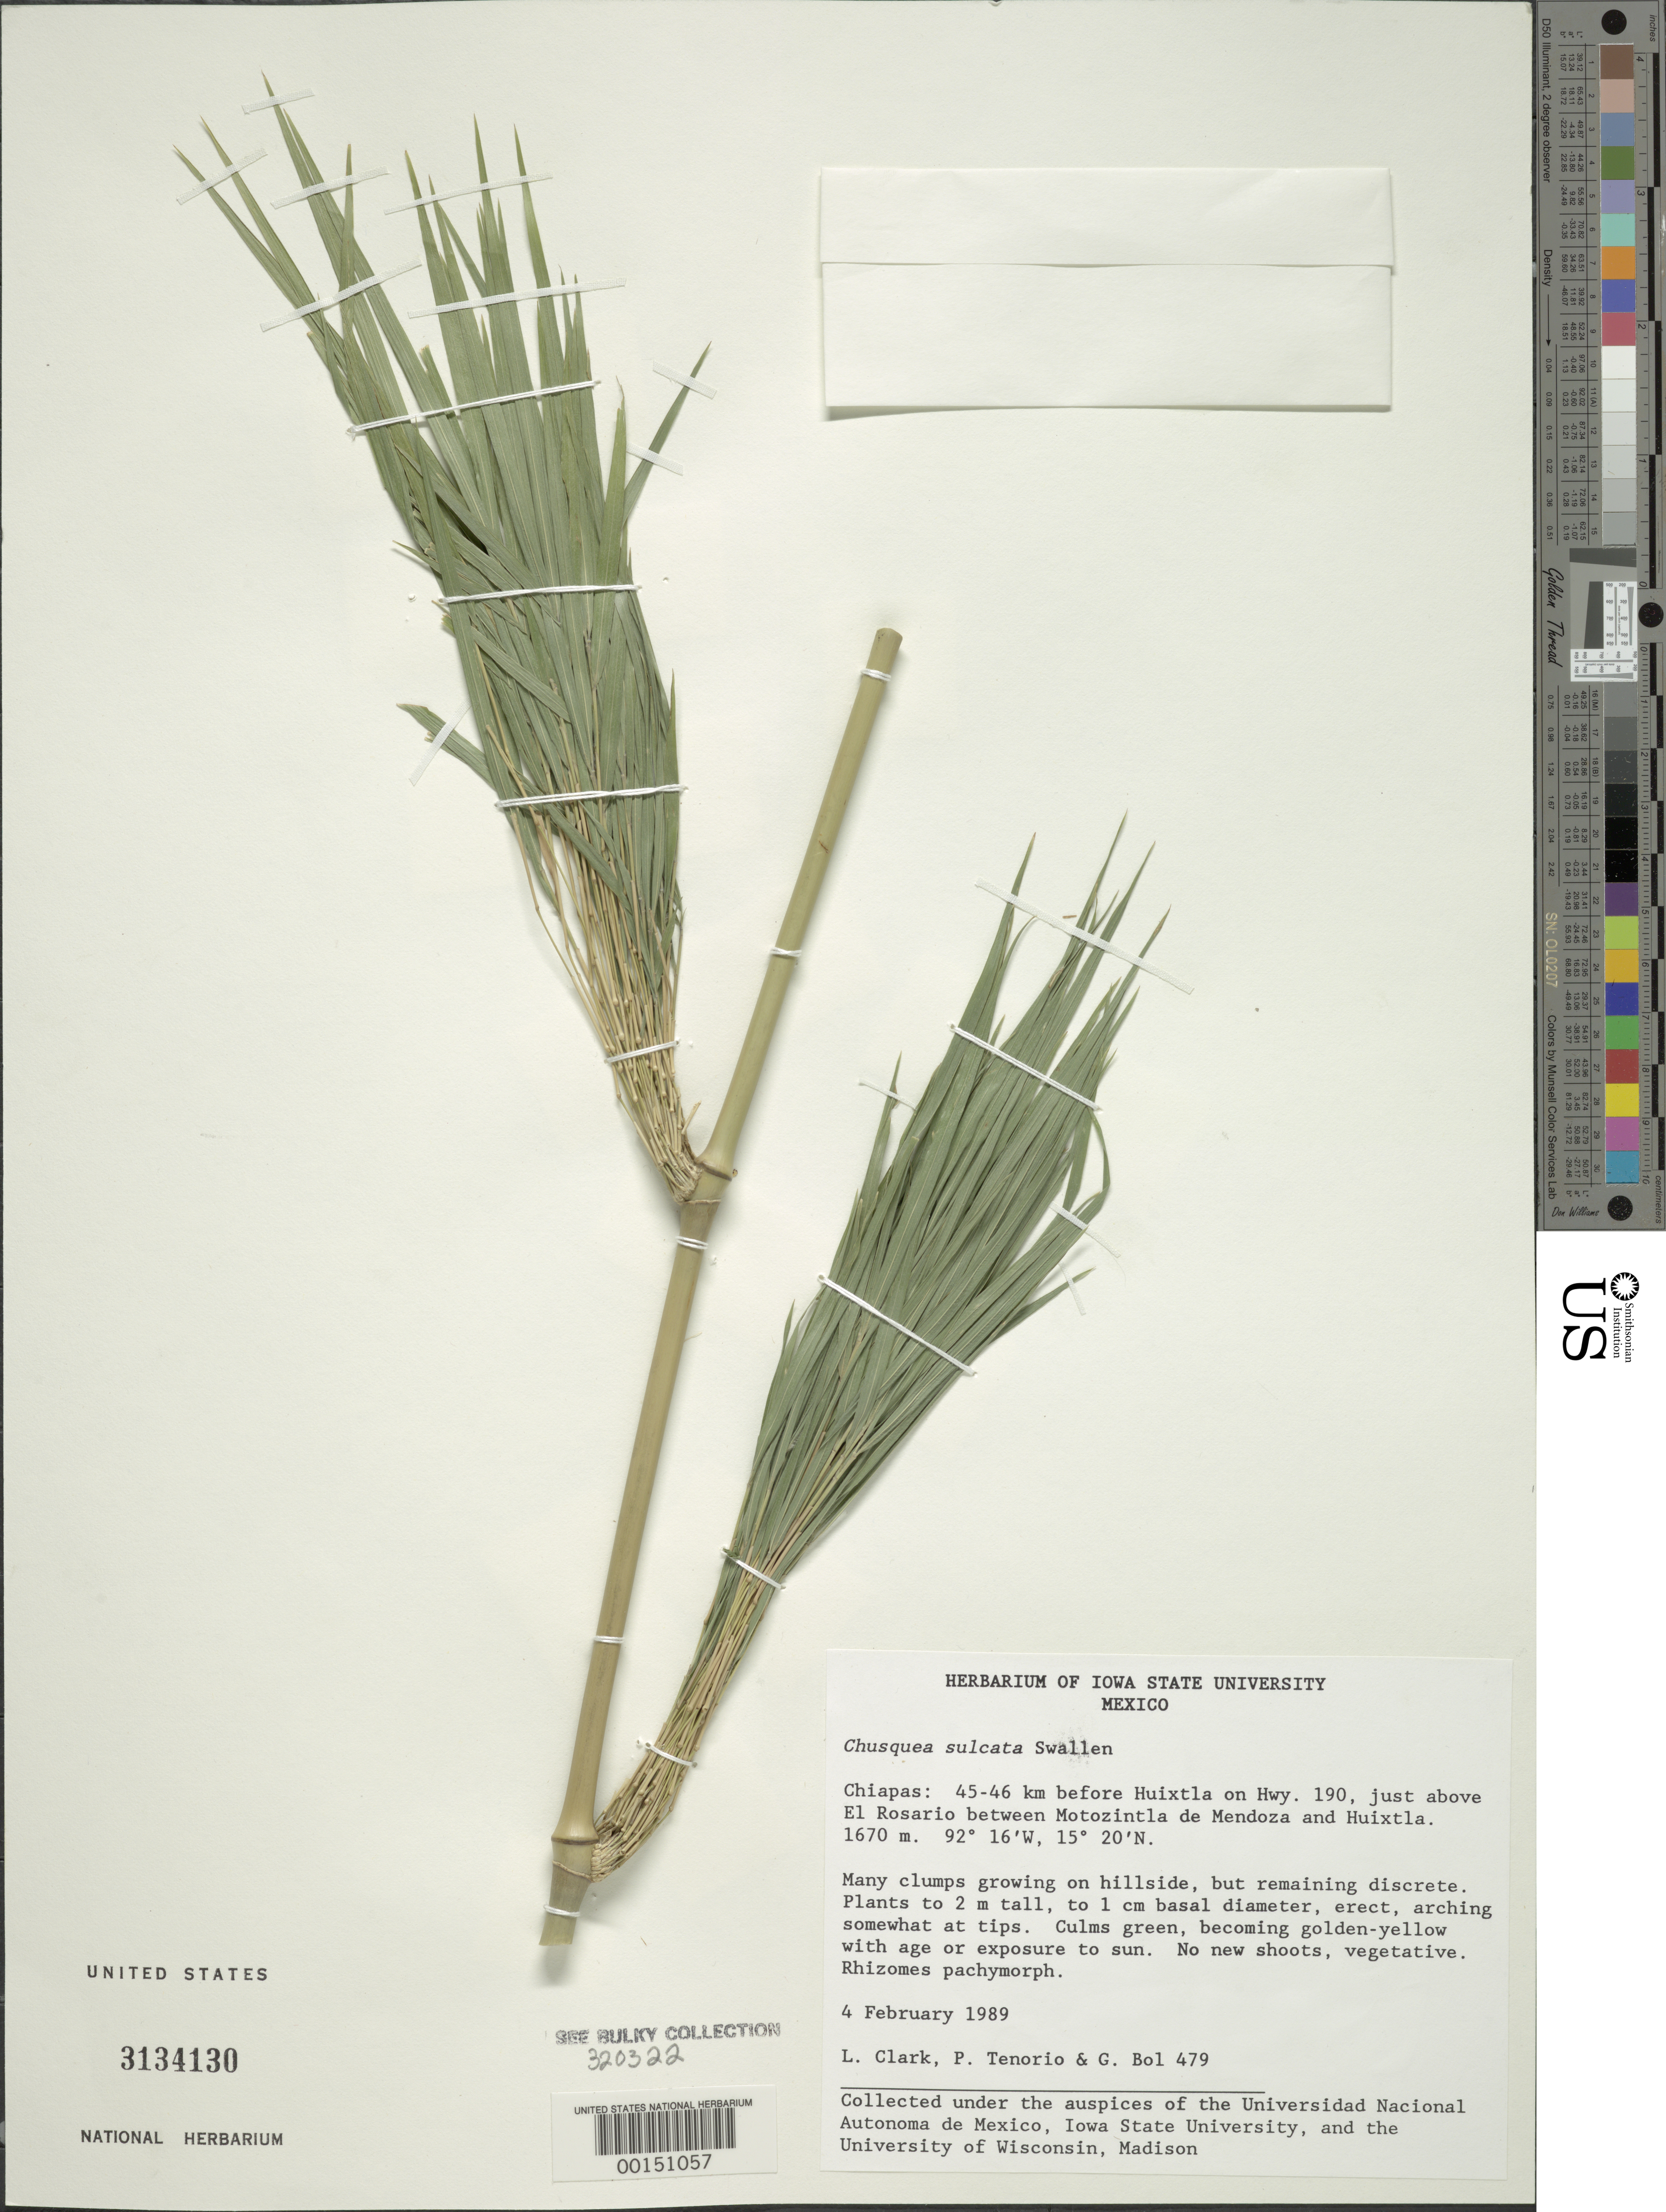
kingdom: Plantae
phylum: Tracheophyta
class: Liliopsida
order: Poales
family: Poaceae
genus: Chusquea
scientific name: Chusquea sulcata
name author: Swallen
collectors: L. G. Clark, P. Tenorio L. & G. Bol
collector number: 479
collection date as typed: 04 Feb 1989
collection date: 1989-02-04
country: Mexico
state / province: Chiapas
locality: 45-46 km before Huixtla on hwy 190, above El Rosario between Motozintla de Mendoza and Huixtla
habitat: Growing on hillside in clumps, but remaining discrete.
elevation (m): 1670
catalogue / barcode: US 3134130